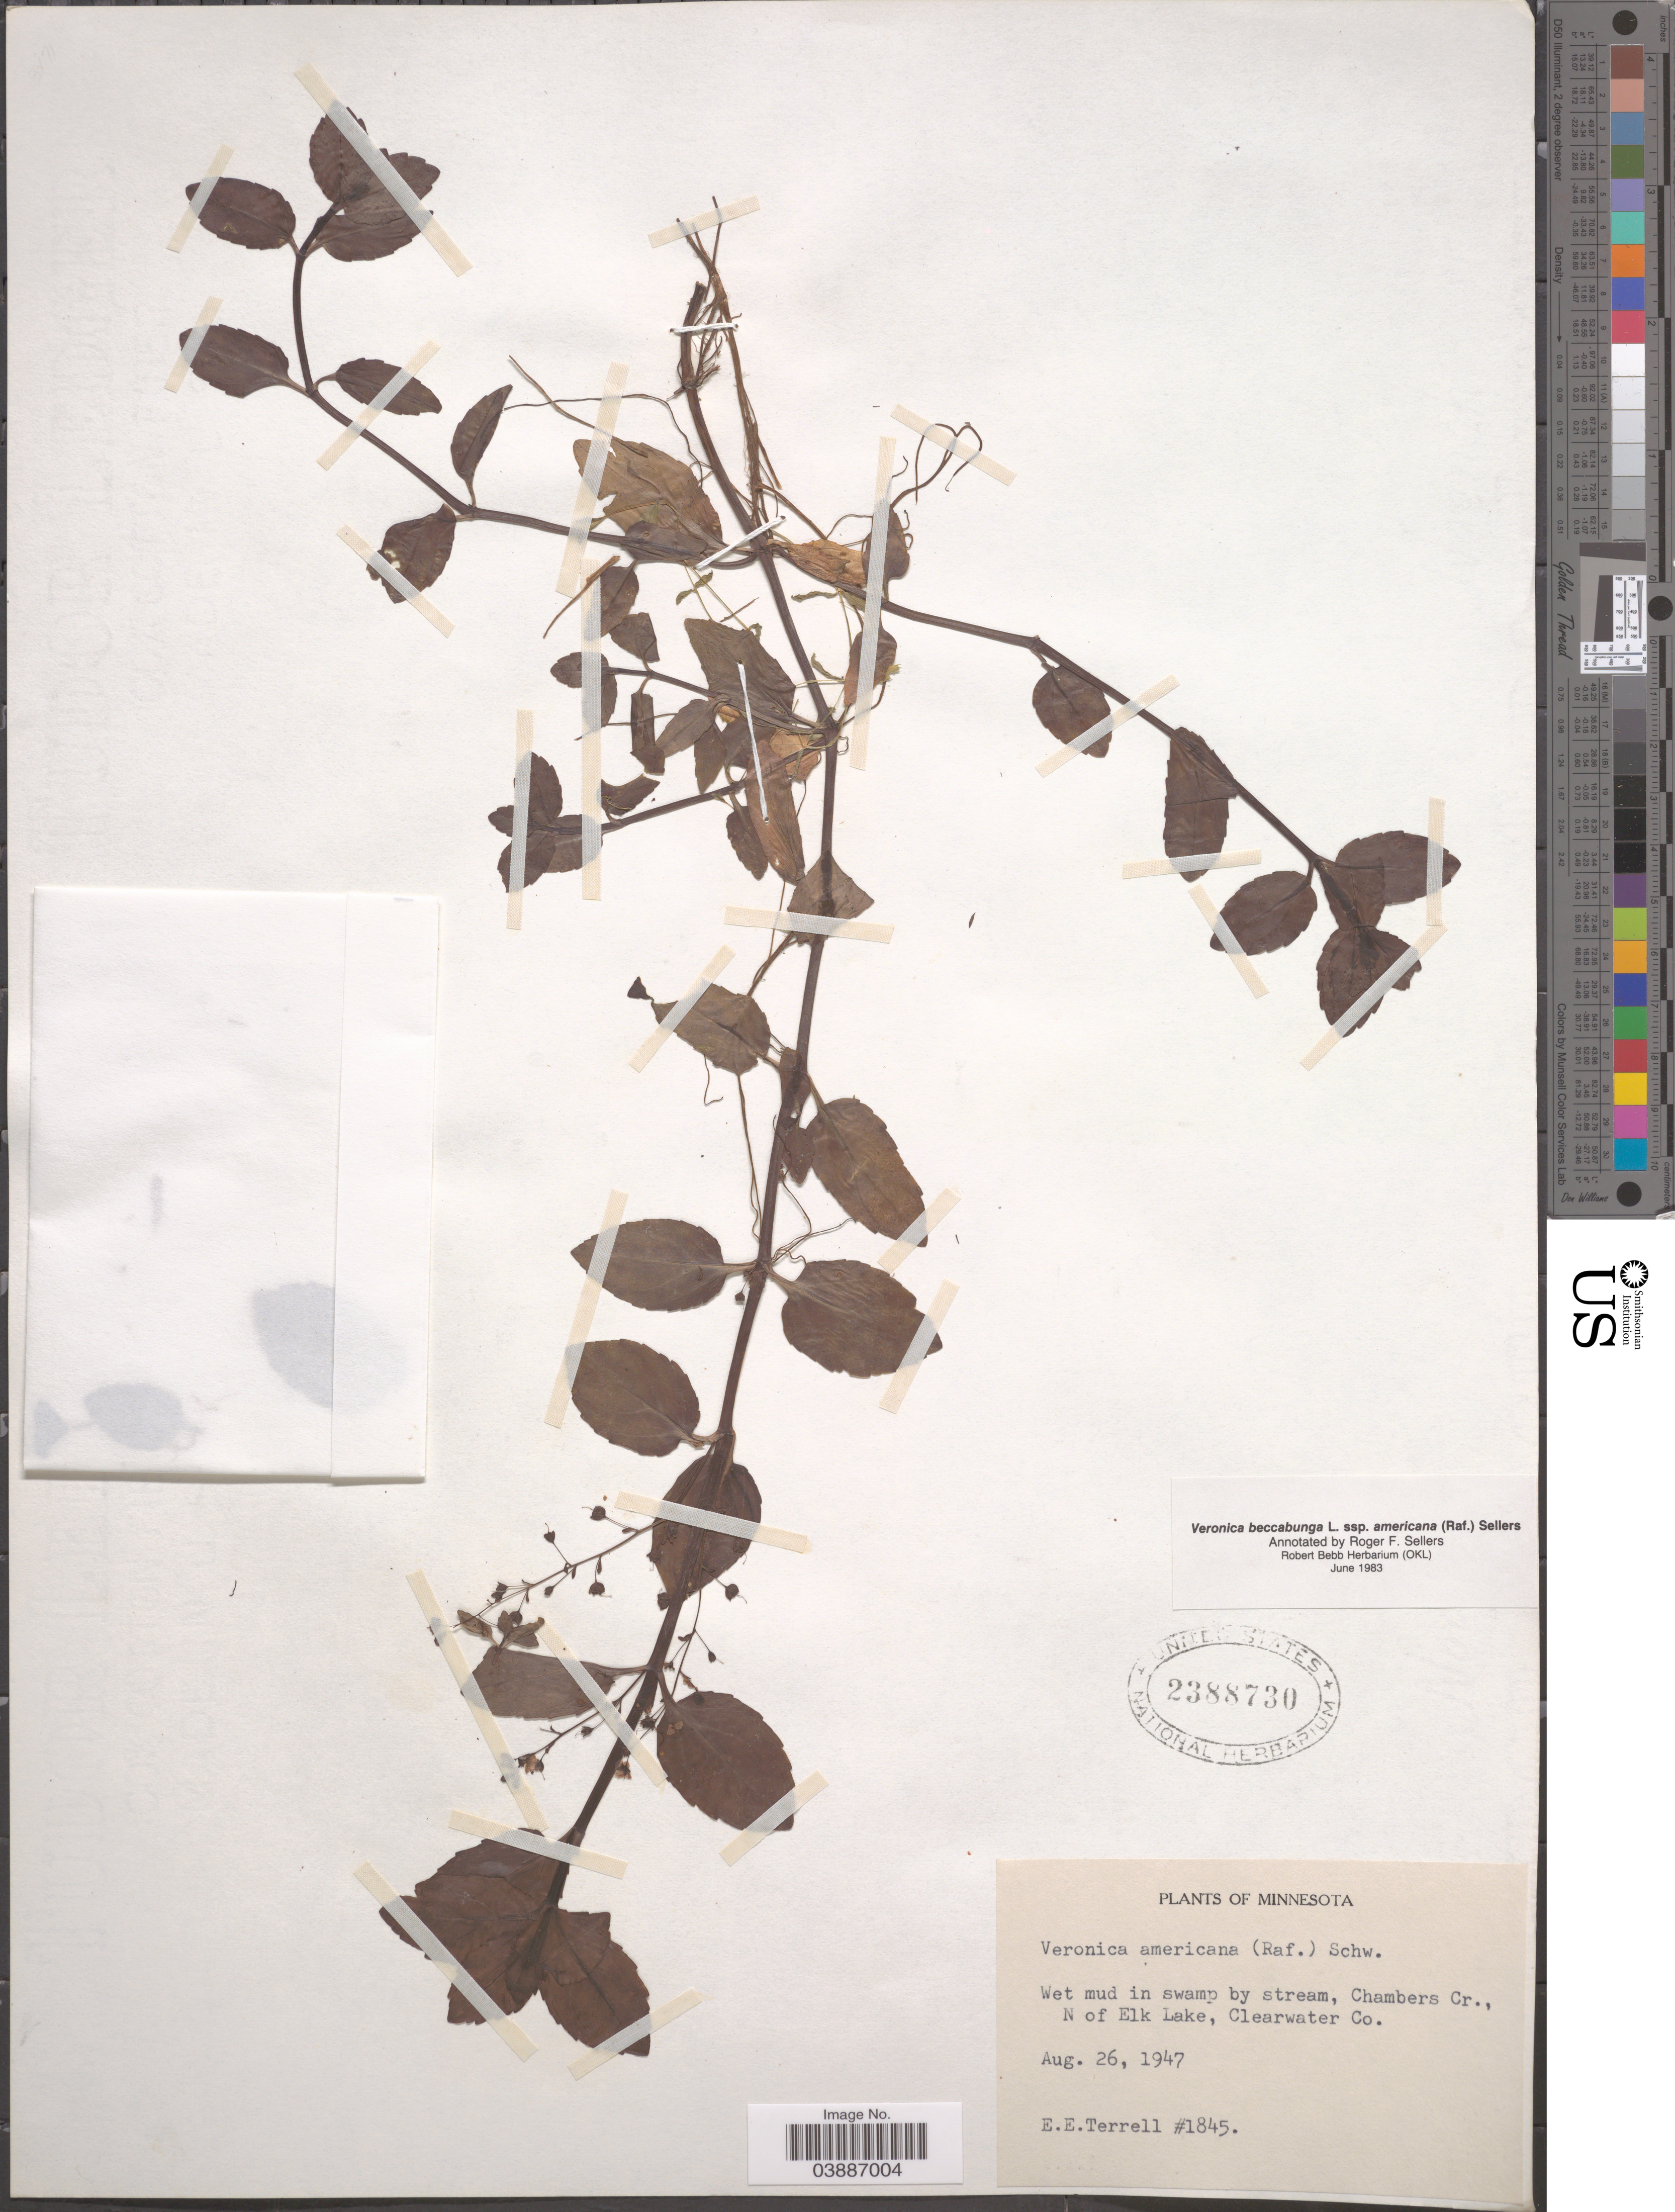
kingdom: Plantae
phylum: Tracheophyta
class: Magnoliopsida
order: Lamiales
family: Plantaginaceae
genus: Veronica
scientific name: Veronica beccabunga subsp. americana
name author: Raf.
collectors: E. E. Terrell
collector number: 1845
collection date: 1947-08-26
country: United States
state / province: Minnesota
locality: Wet mud in swamp by stream, Chambers Cr., N of Elk Lake, Clearwater Co.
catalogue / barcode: US 2388730